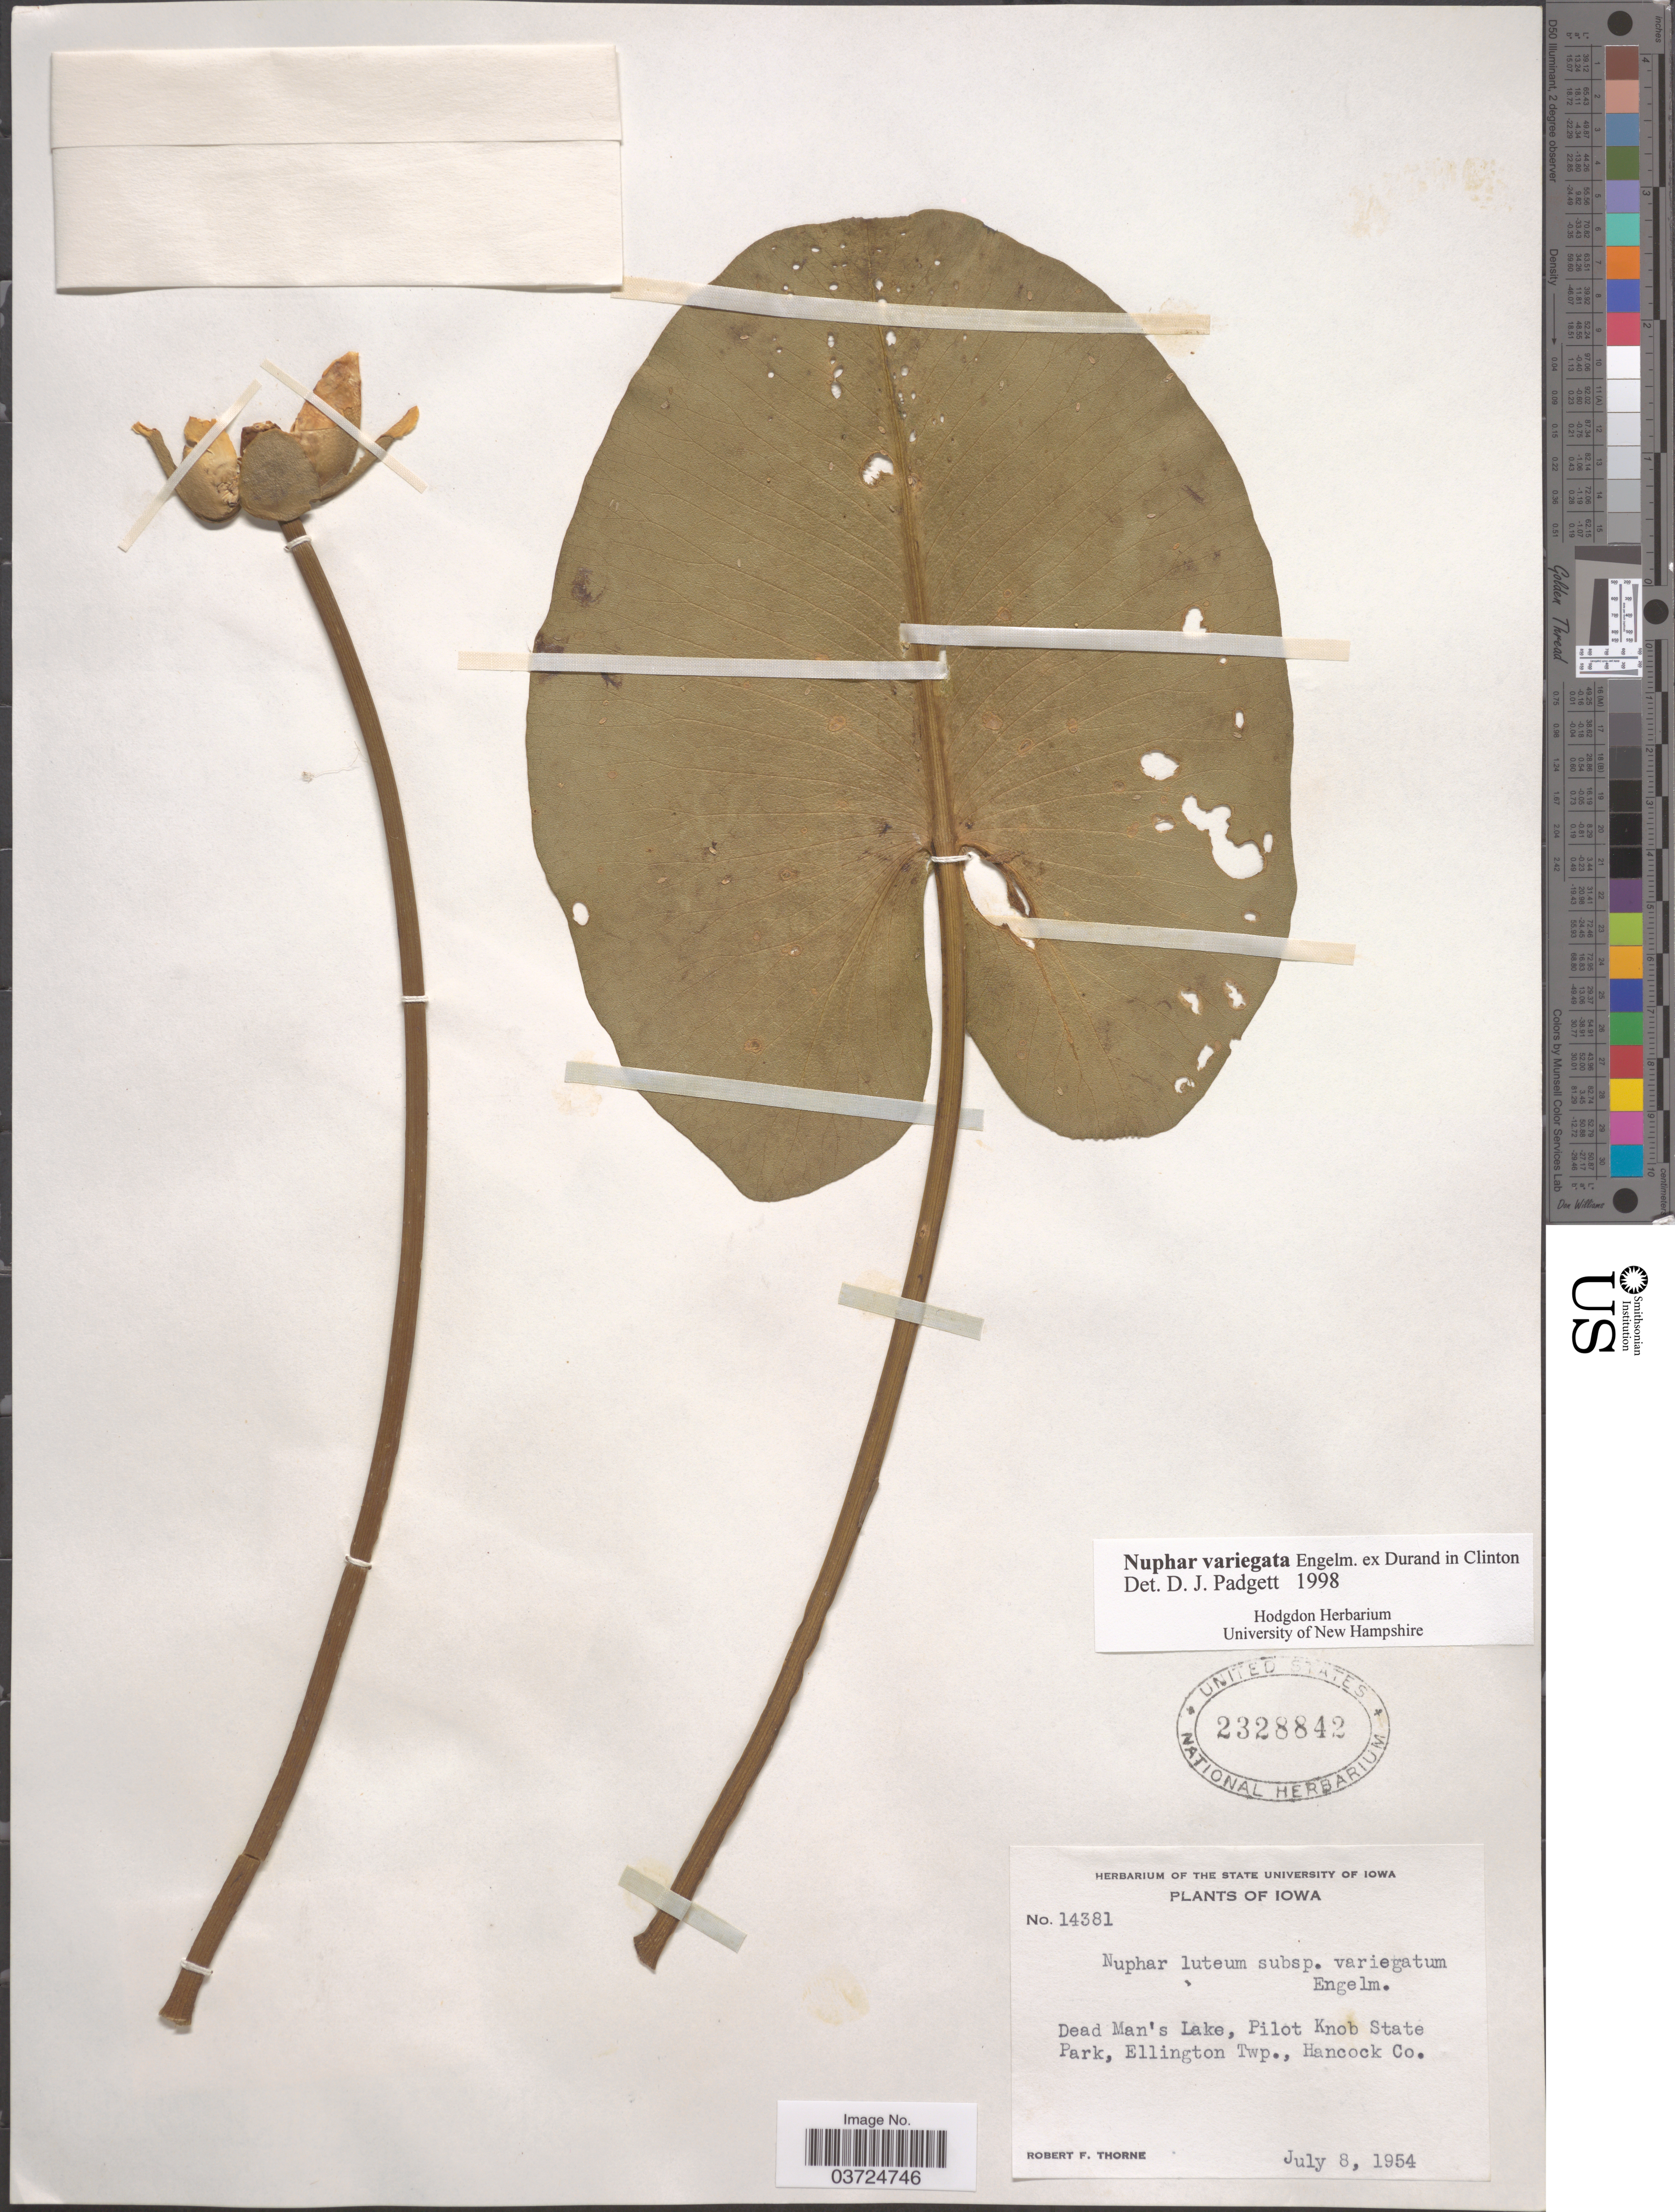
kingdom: Plantae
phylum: Tracheophyta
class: Magnoliopsida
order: Nymphaeales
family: Nymphaeaceae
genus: Nuphar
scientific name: Nuphar variegata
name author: Engelm. ex Durand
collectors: R. F. Thorne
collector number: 14381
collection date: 1954-07-08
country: United States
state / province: Iowa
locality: Dead Man's Lake, Pilot Knob State Park, Ellington Twp., Hancock Co.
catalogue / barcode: US 2328842